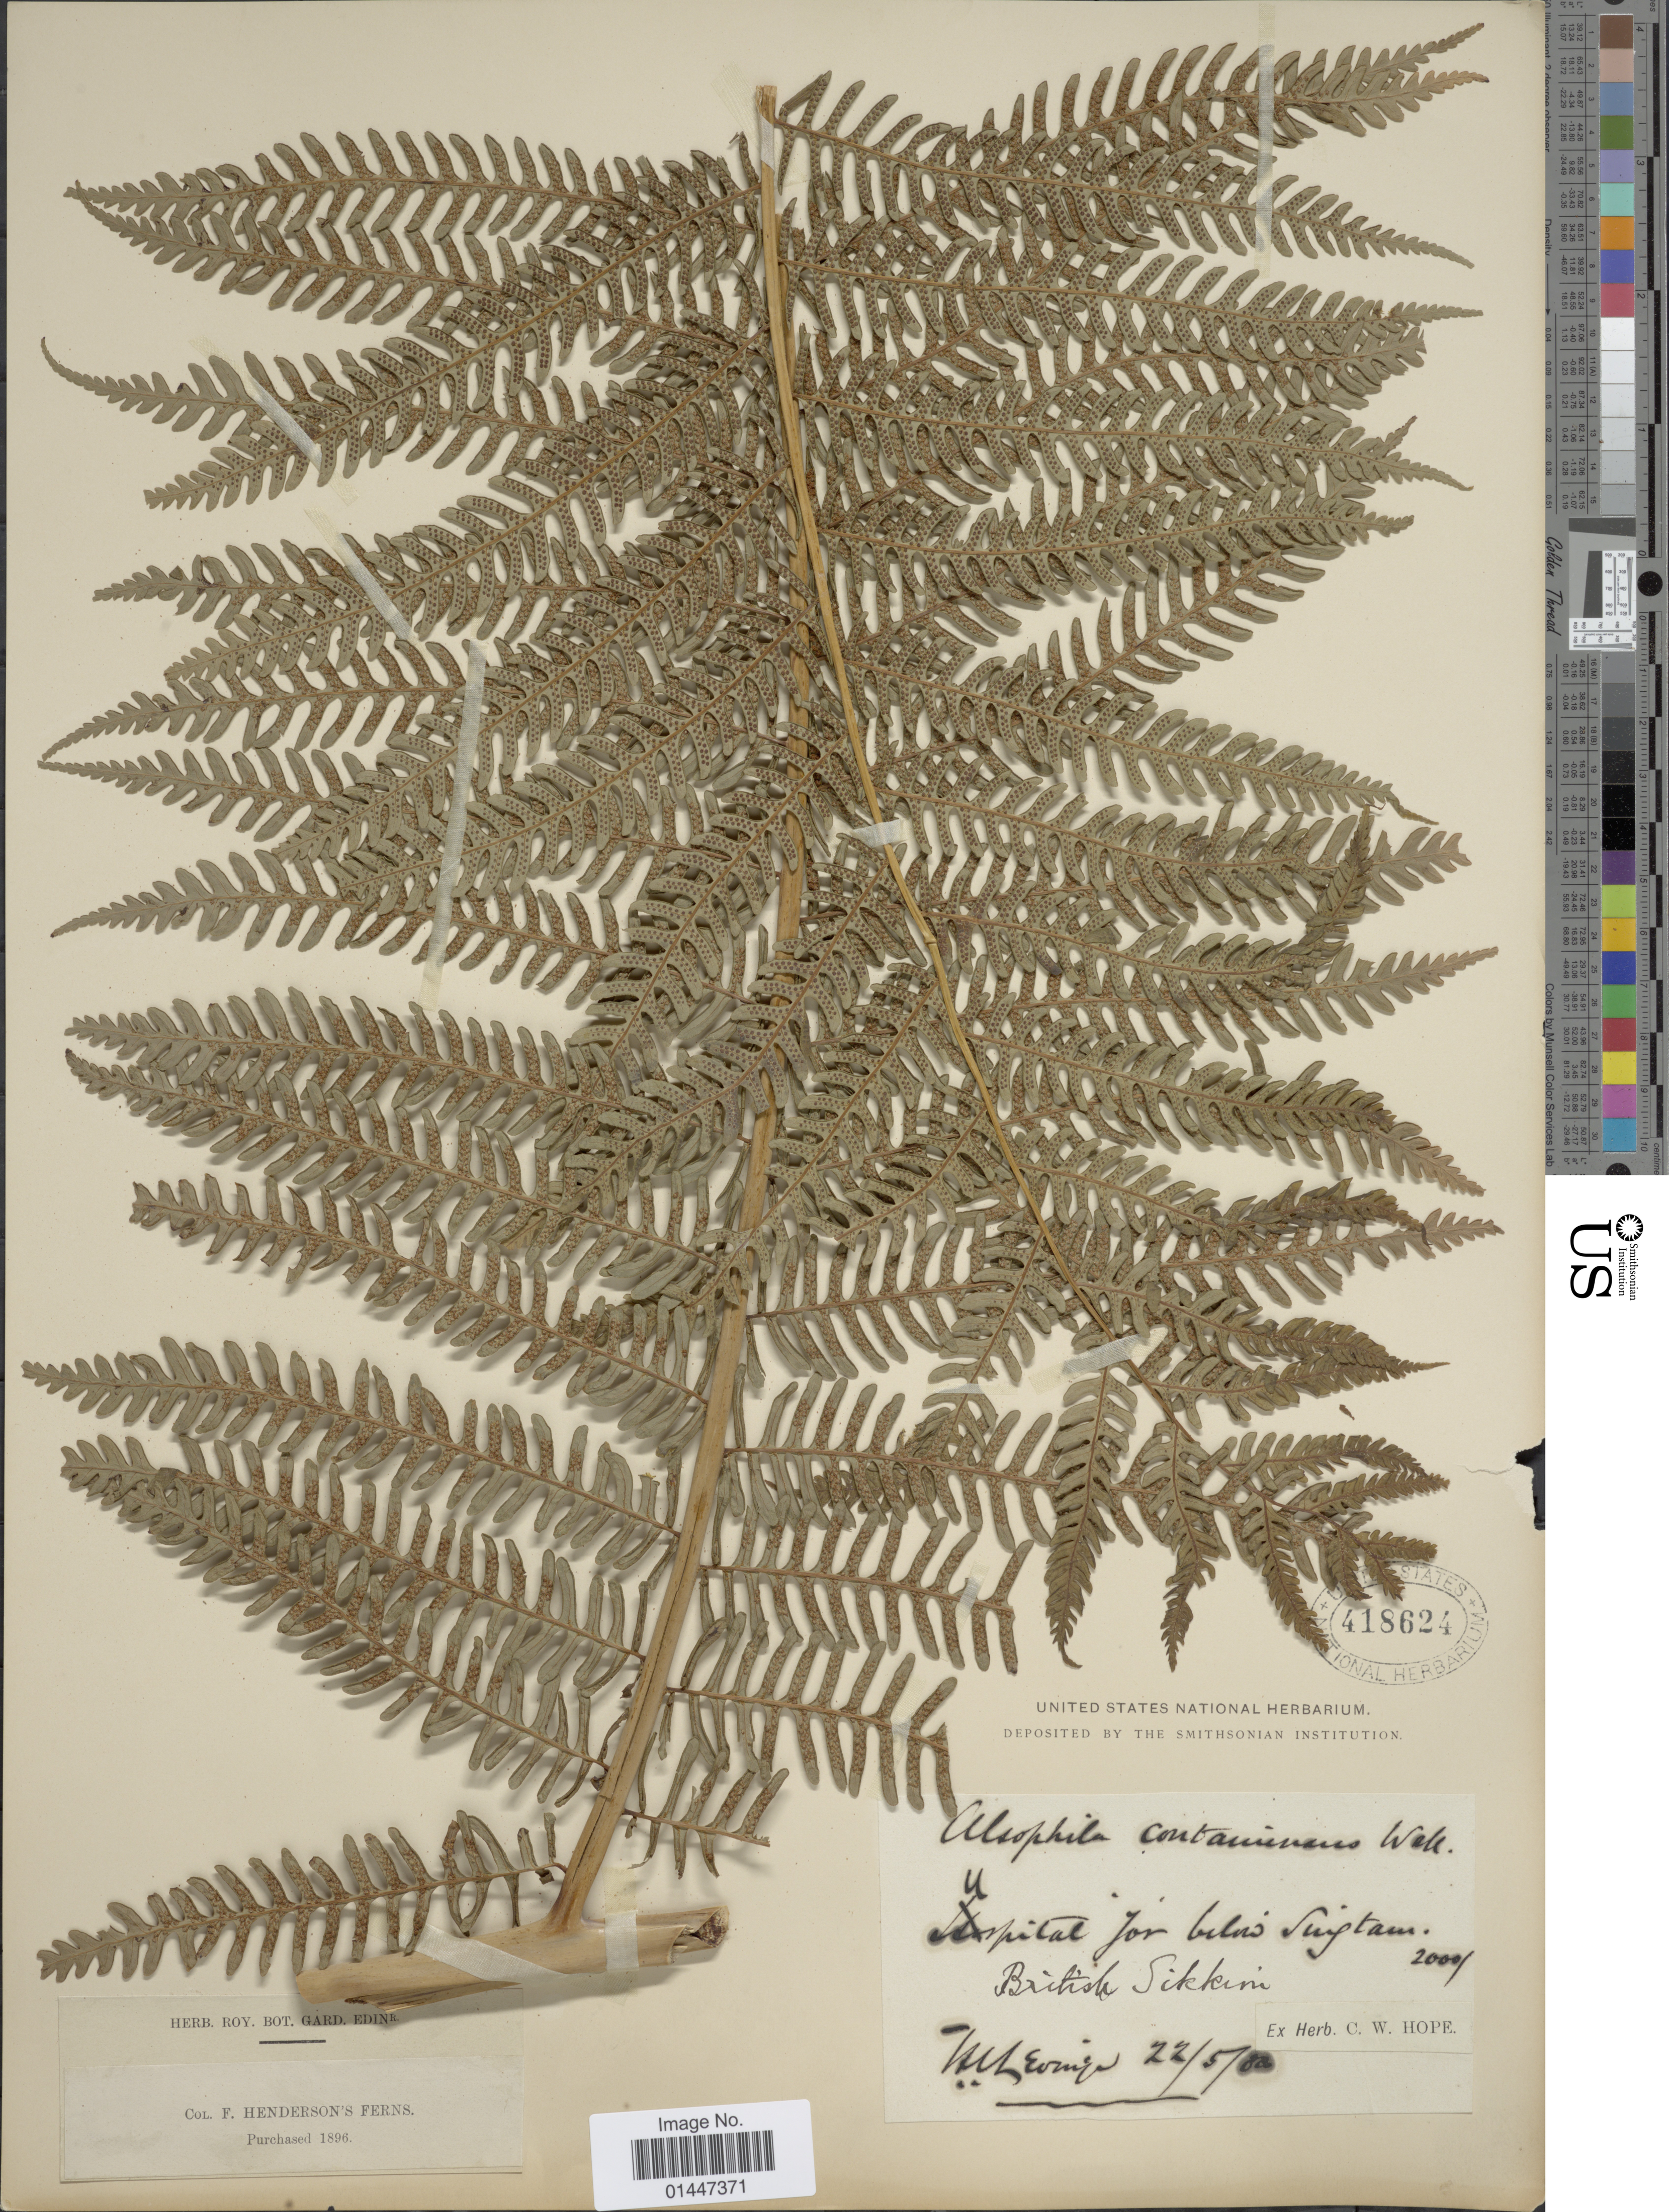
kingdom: Plantae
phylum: Tracheophyta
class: Polypodiopsida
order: Cyatheales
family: Cyatheaceae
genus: Sphaeropteris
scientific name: Sphaeropteris glauca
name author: (Blume) R.M. Tryon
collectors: F. Henderson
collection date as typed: Transcribed d/m/y: 22/5/32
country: India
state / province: Sikkim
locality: British Sikkim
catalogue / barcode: US 418624